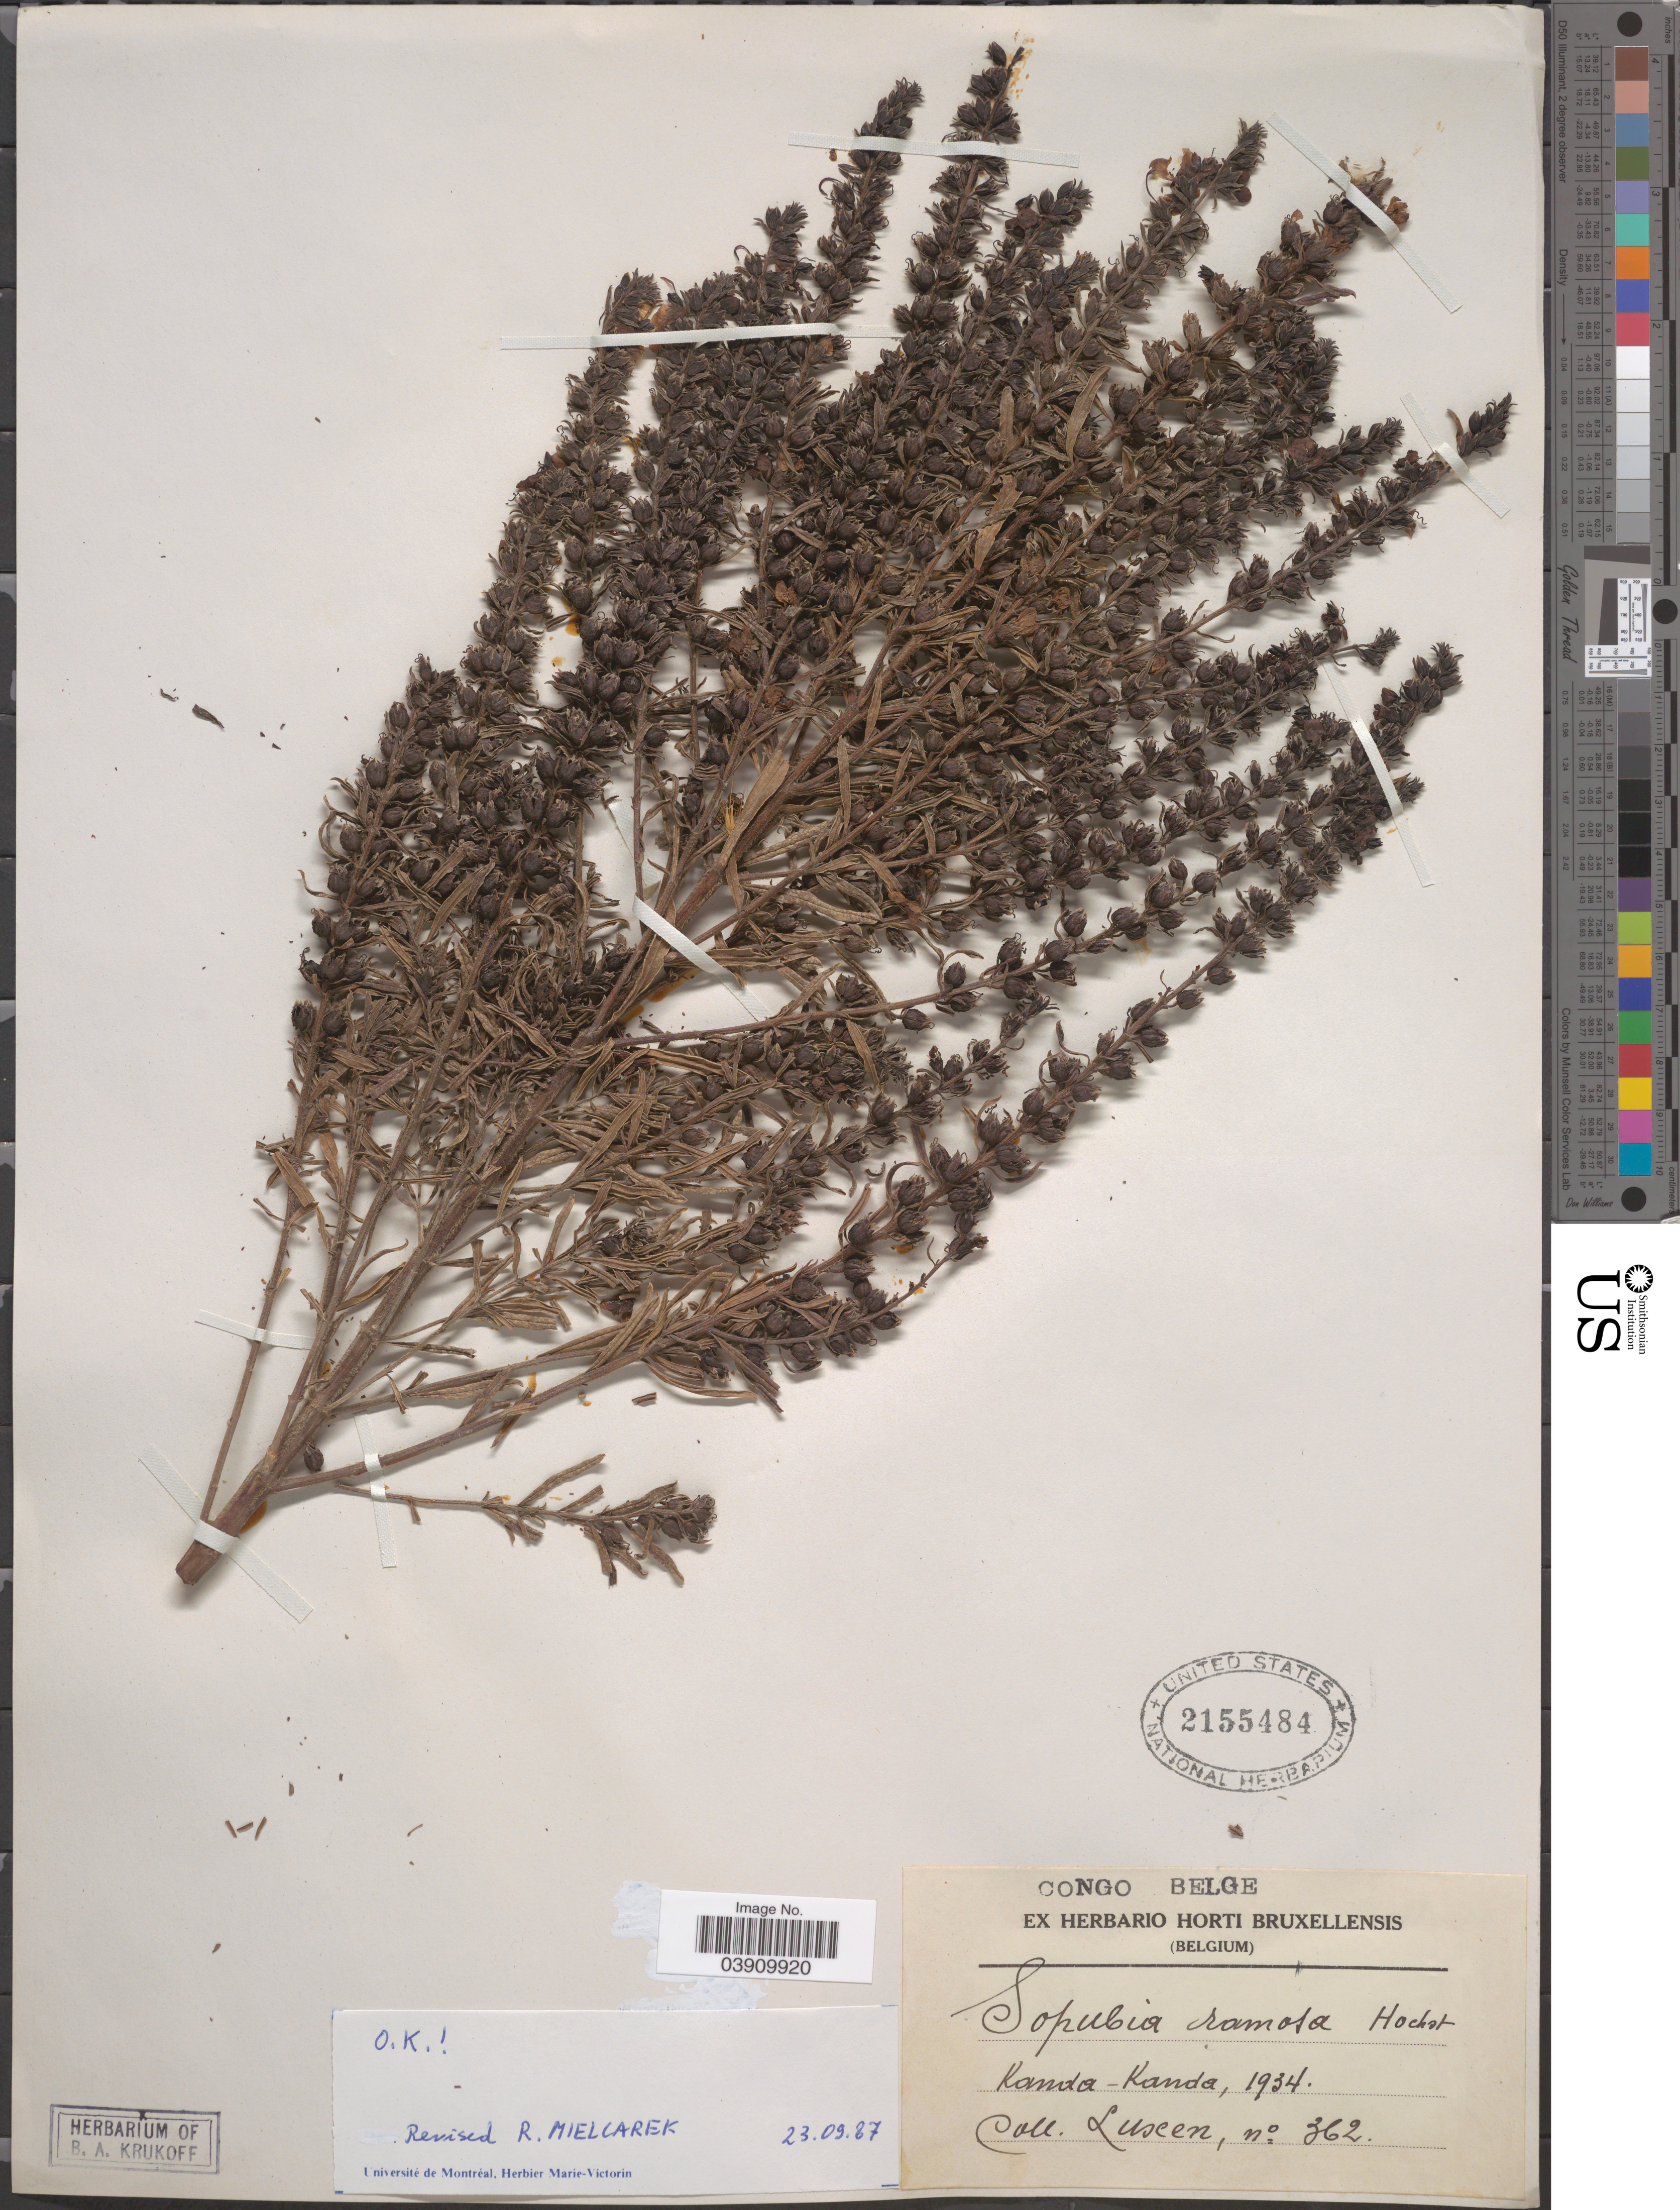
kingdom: Plantae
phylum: Tracheophyta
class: Magnoliopsida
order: Lamiales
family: Orobanchaceae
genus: Sopubia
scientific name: Sopubia ramosa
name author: (Hochst.) Hochst.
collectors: Luscen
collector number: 362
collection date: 1934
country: Congo, Democratic Republic of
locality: Congo Belge. Kanda-Kanda.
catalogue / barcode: US 2155484